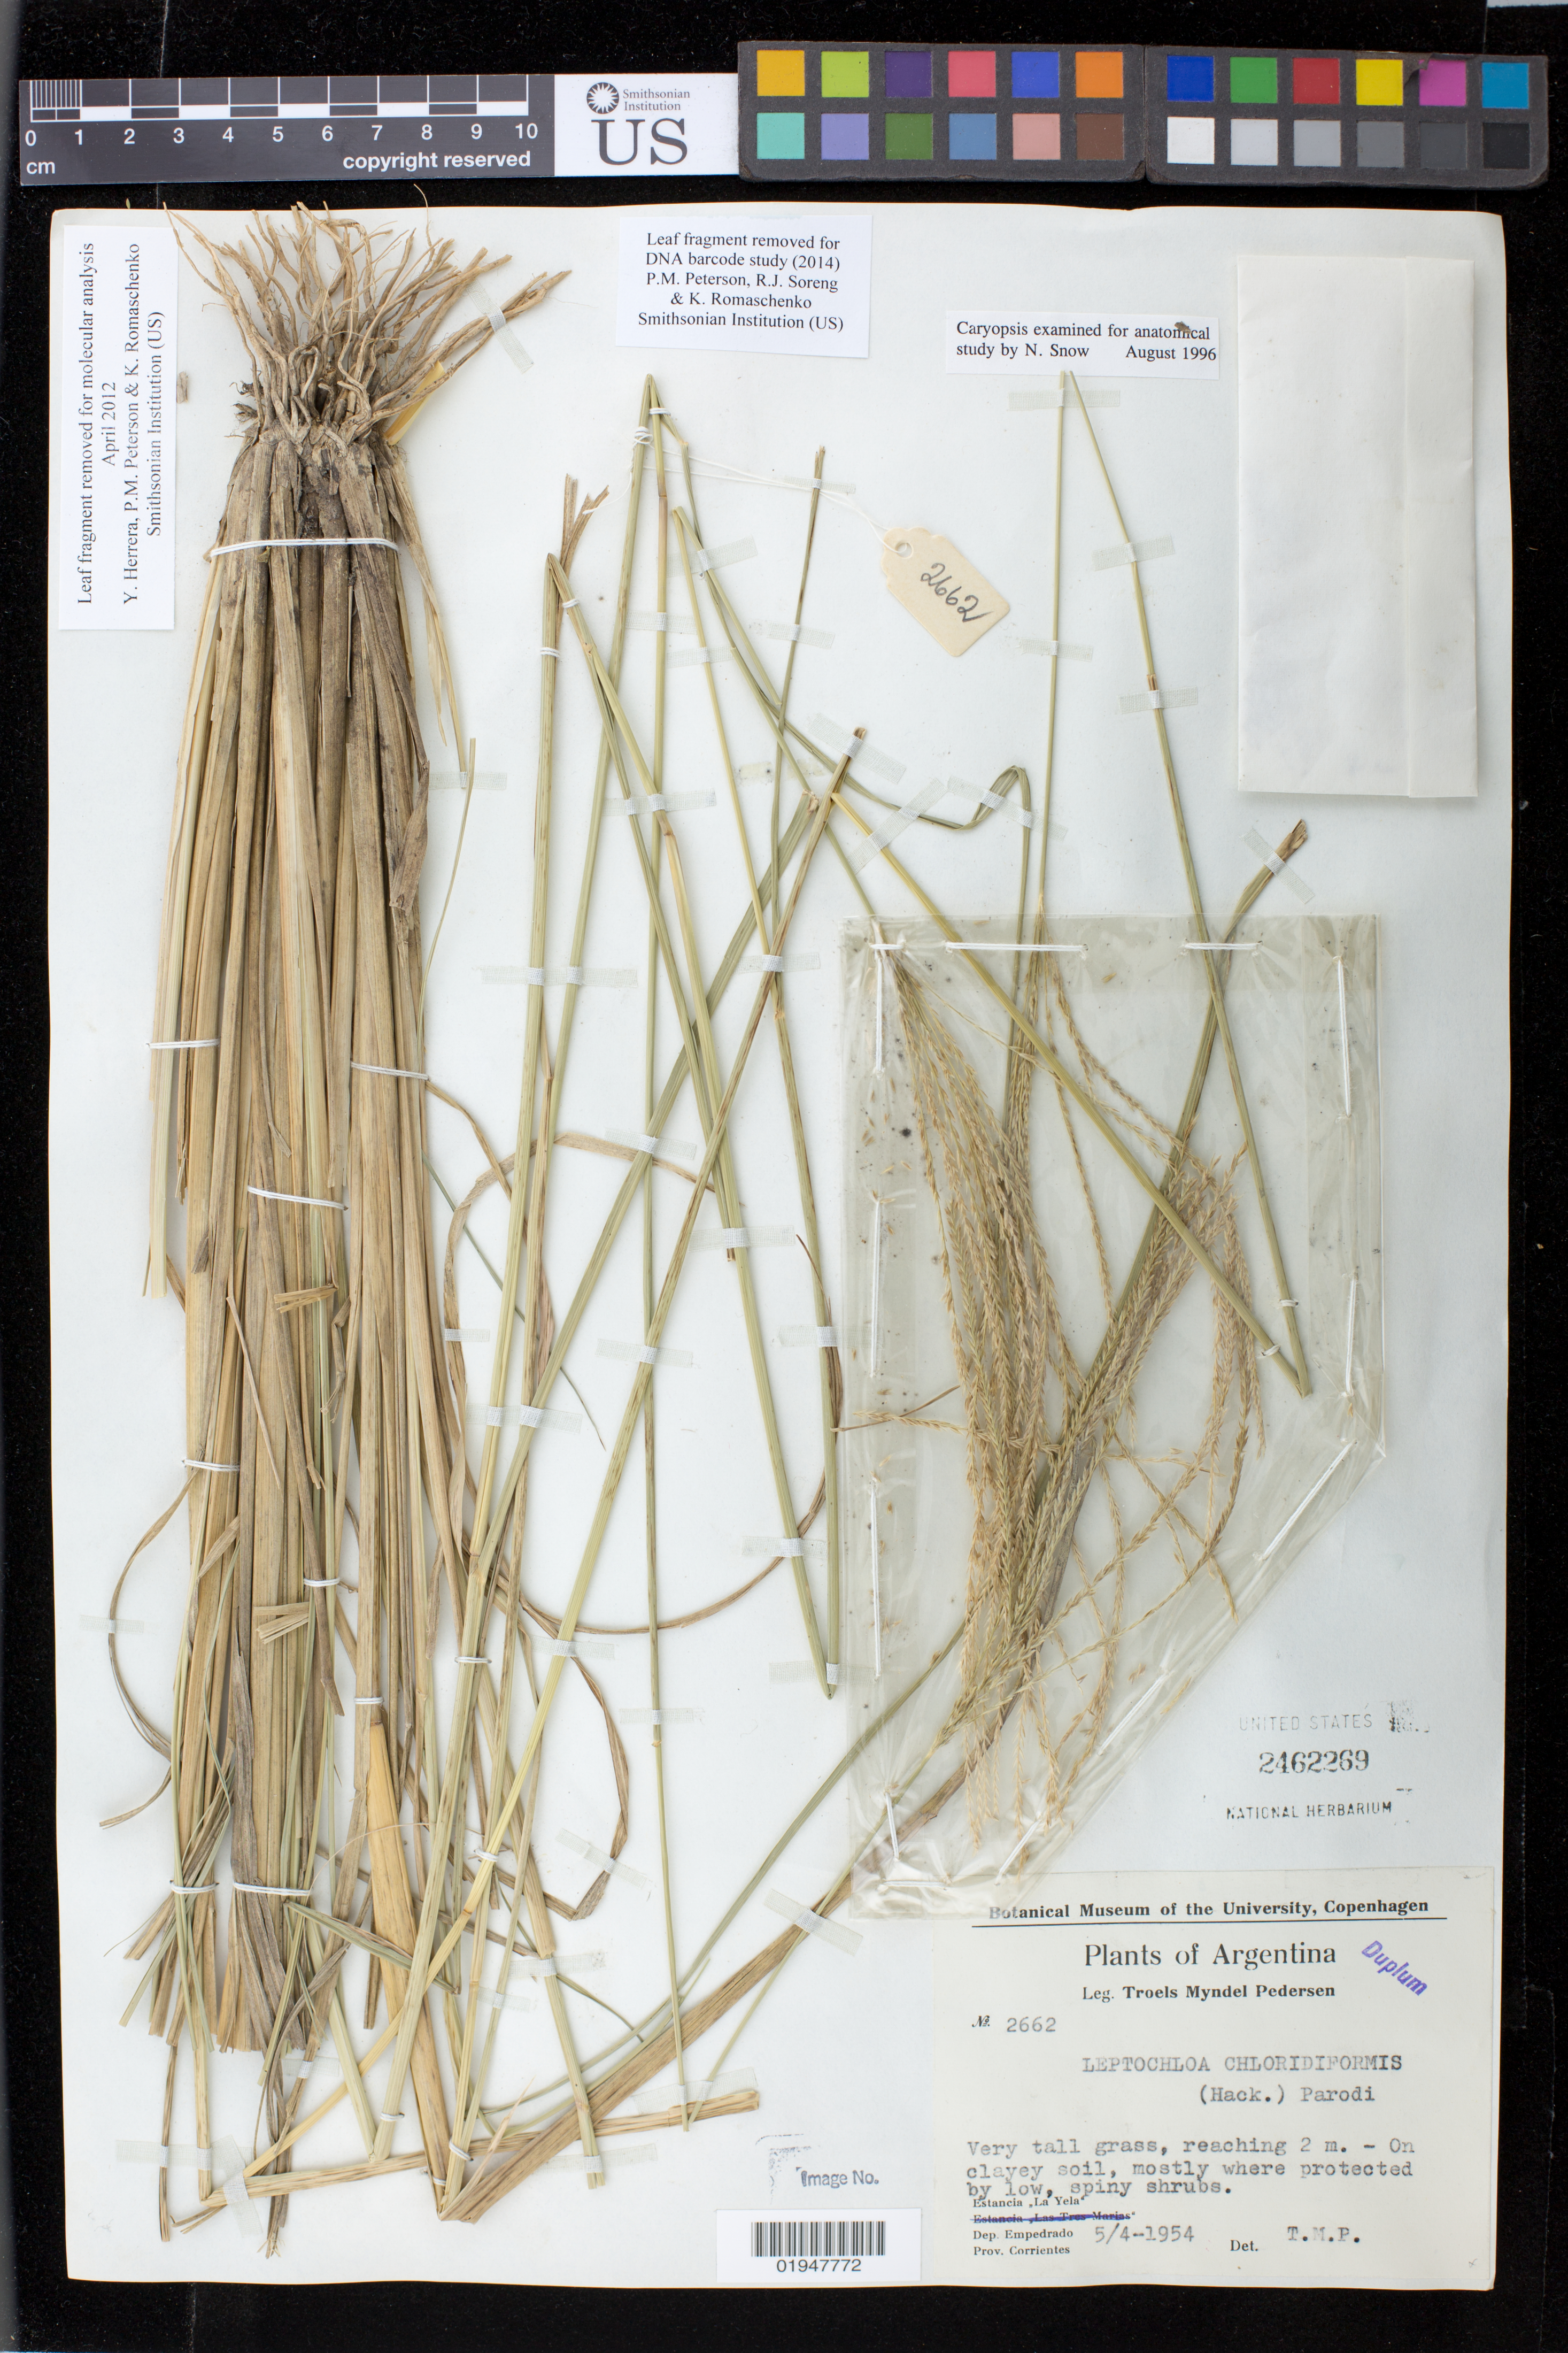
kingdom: Plantae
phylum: Tracheophyta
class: Liliopsida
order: Poales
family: Poaceae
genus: Leptochloa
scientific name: Leptochloa chloridiformis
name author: (Hack.) Parodi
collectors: T. M. Pedersen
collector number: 2662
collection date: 1954-04-05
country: Argentina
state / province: Corrientes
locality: Estancia 'La Yela'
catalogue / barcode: US 2462269